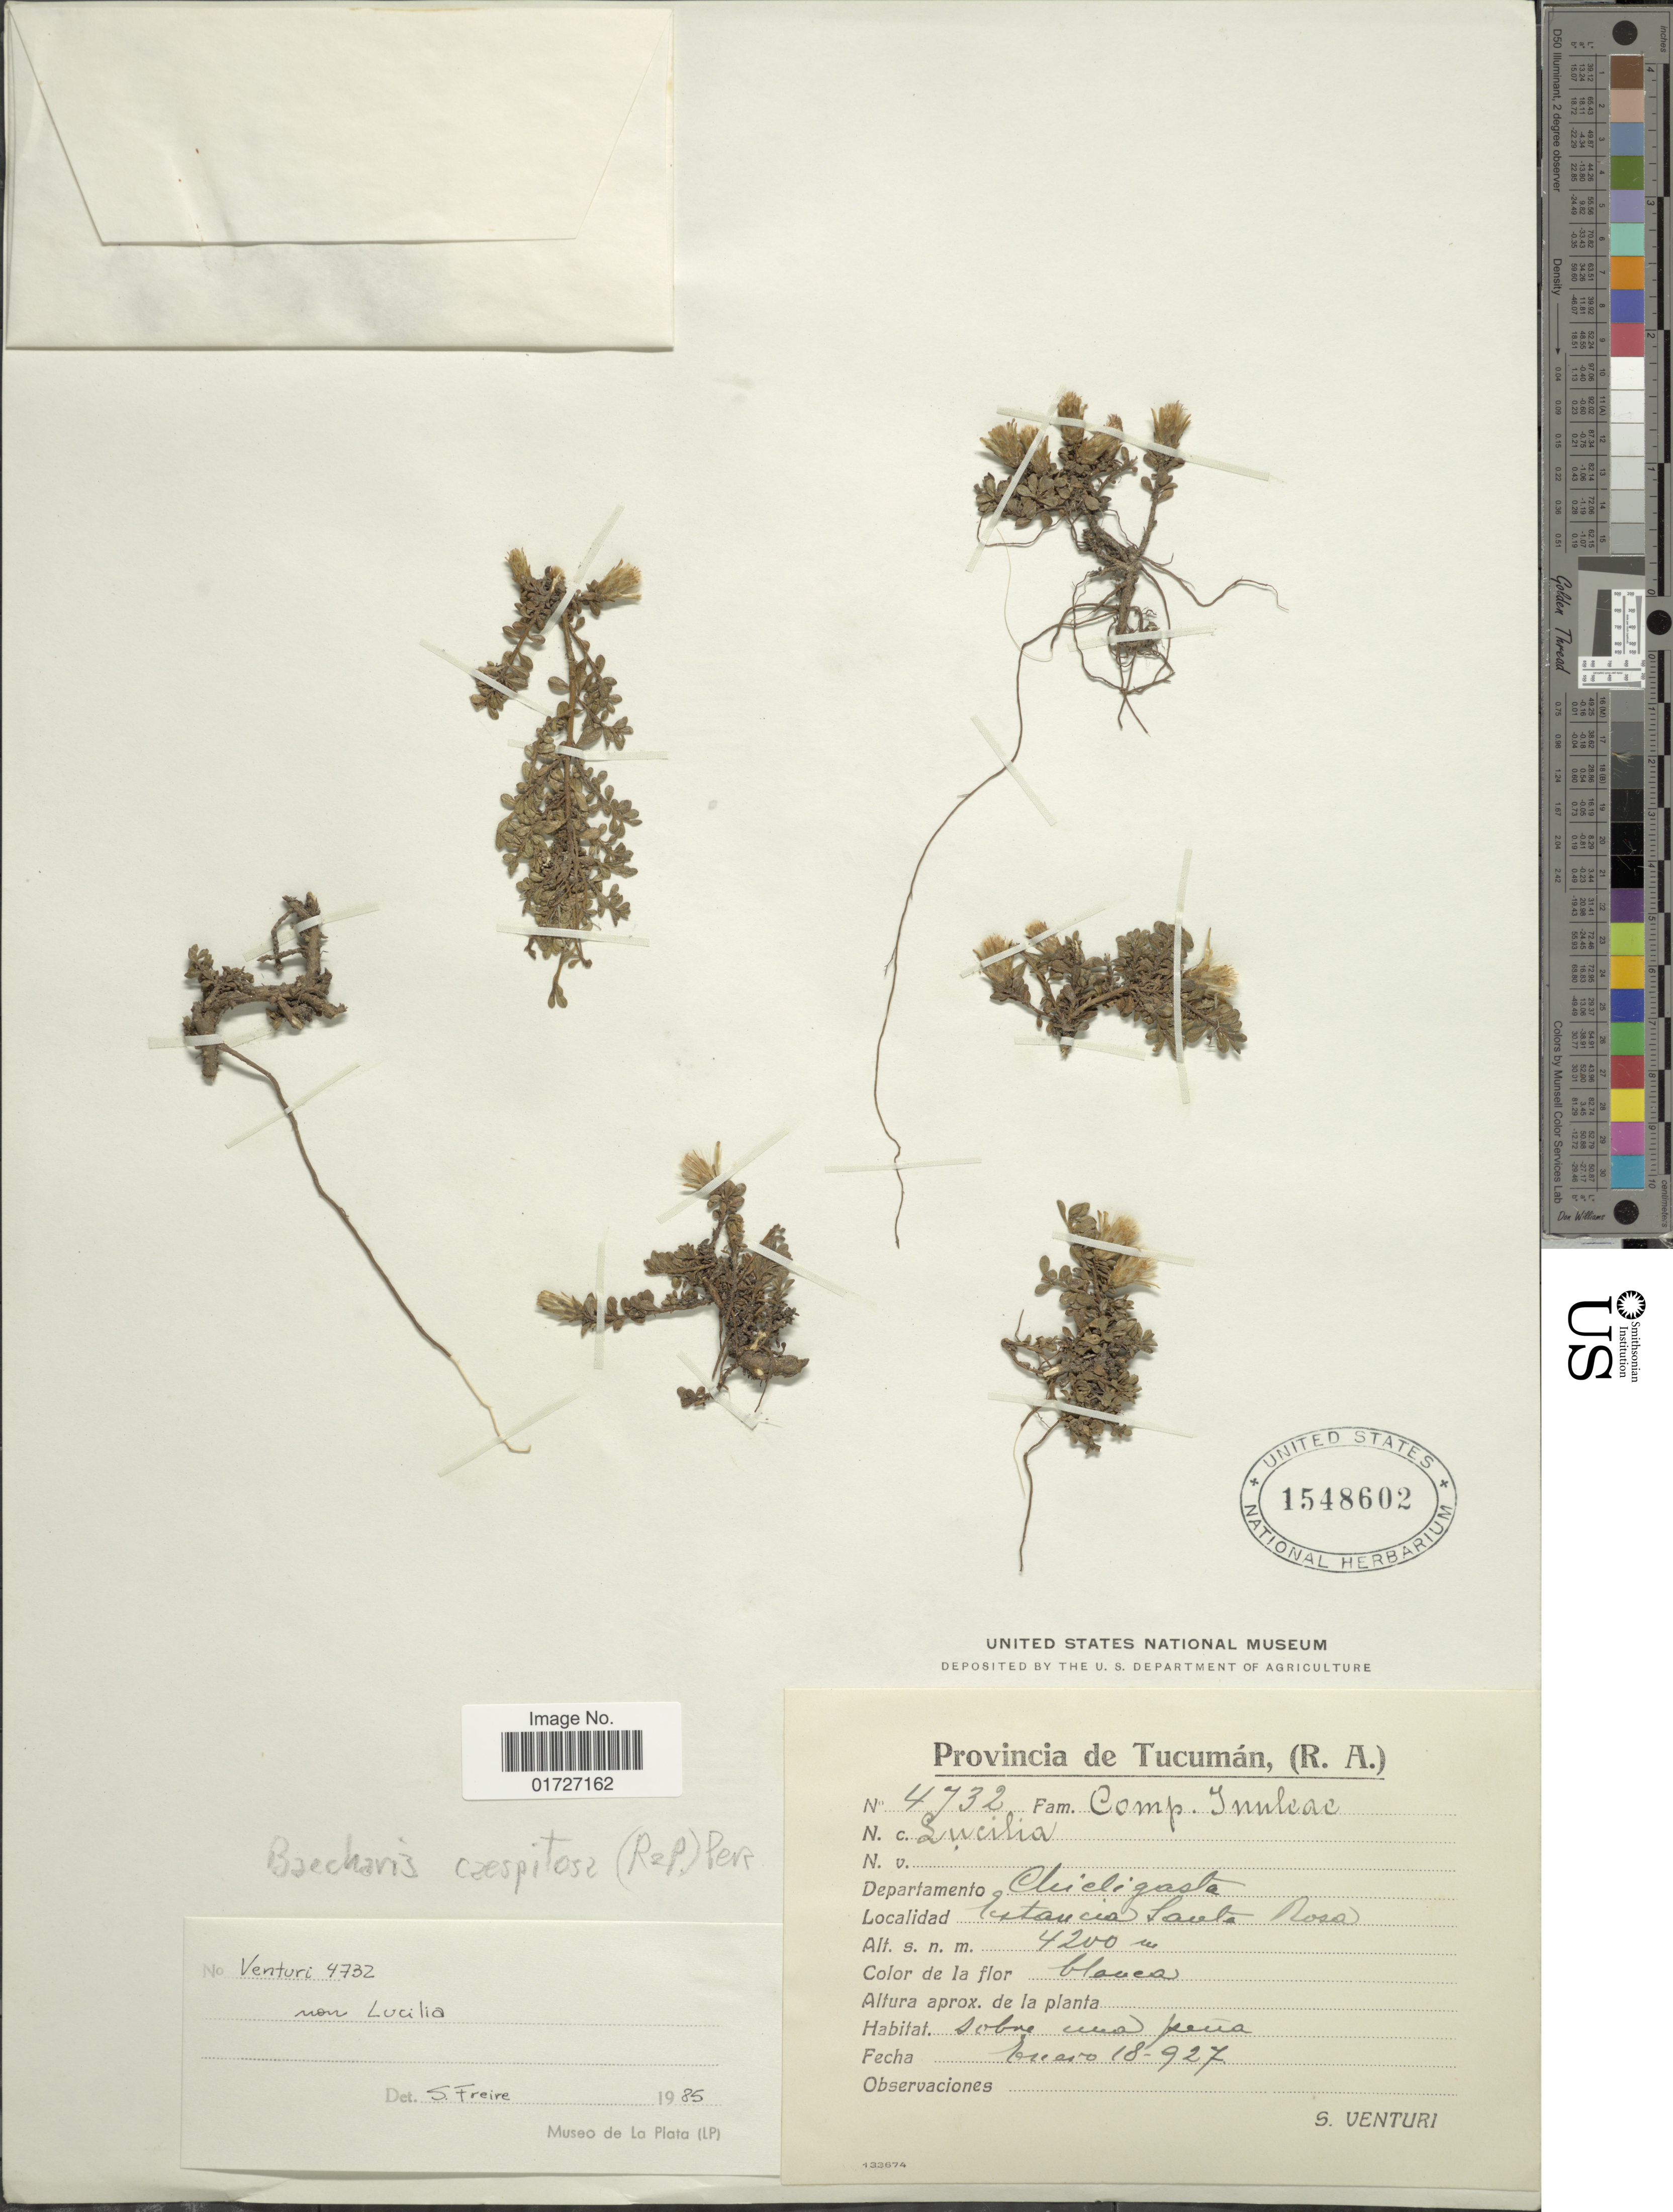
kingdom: Plantae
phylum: Tracheophyta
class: Magnoliopsida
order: Asterales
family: Asteraceae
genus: Baccharis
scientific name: Baccharis caespitosa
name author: (Ruiz & Pav.) Pers.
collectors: S. Venturi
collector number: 4732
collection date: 1927-01-18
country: Argentina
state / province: Tucuman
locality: Departamento Chicligasta, Estancia Santa Rosa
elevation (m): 4200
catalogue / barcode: US 1548602